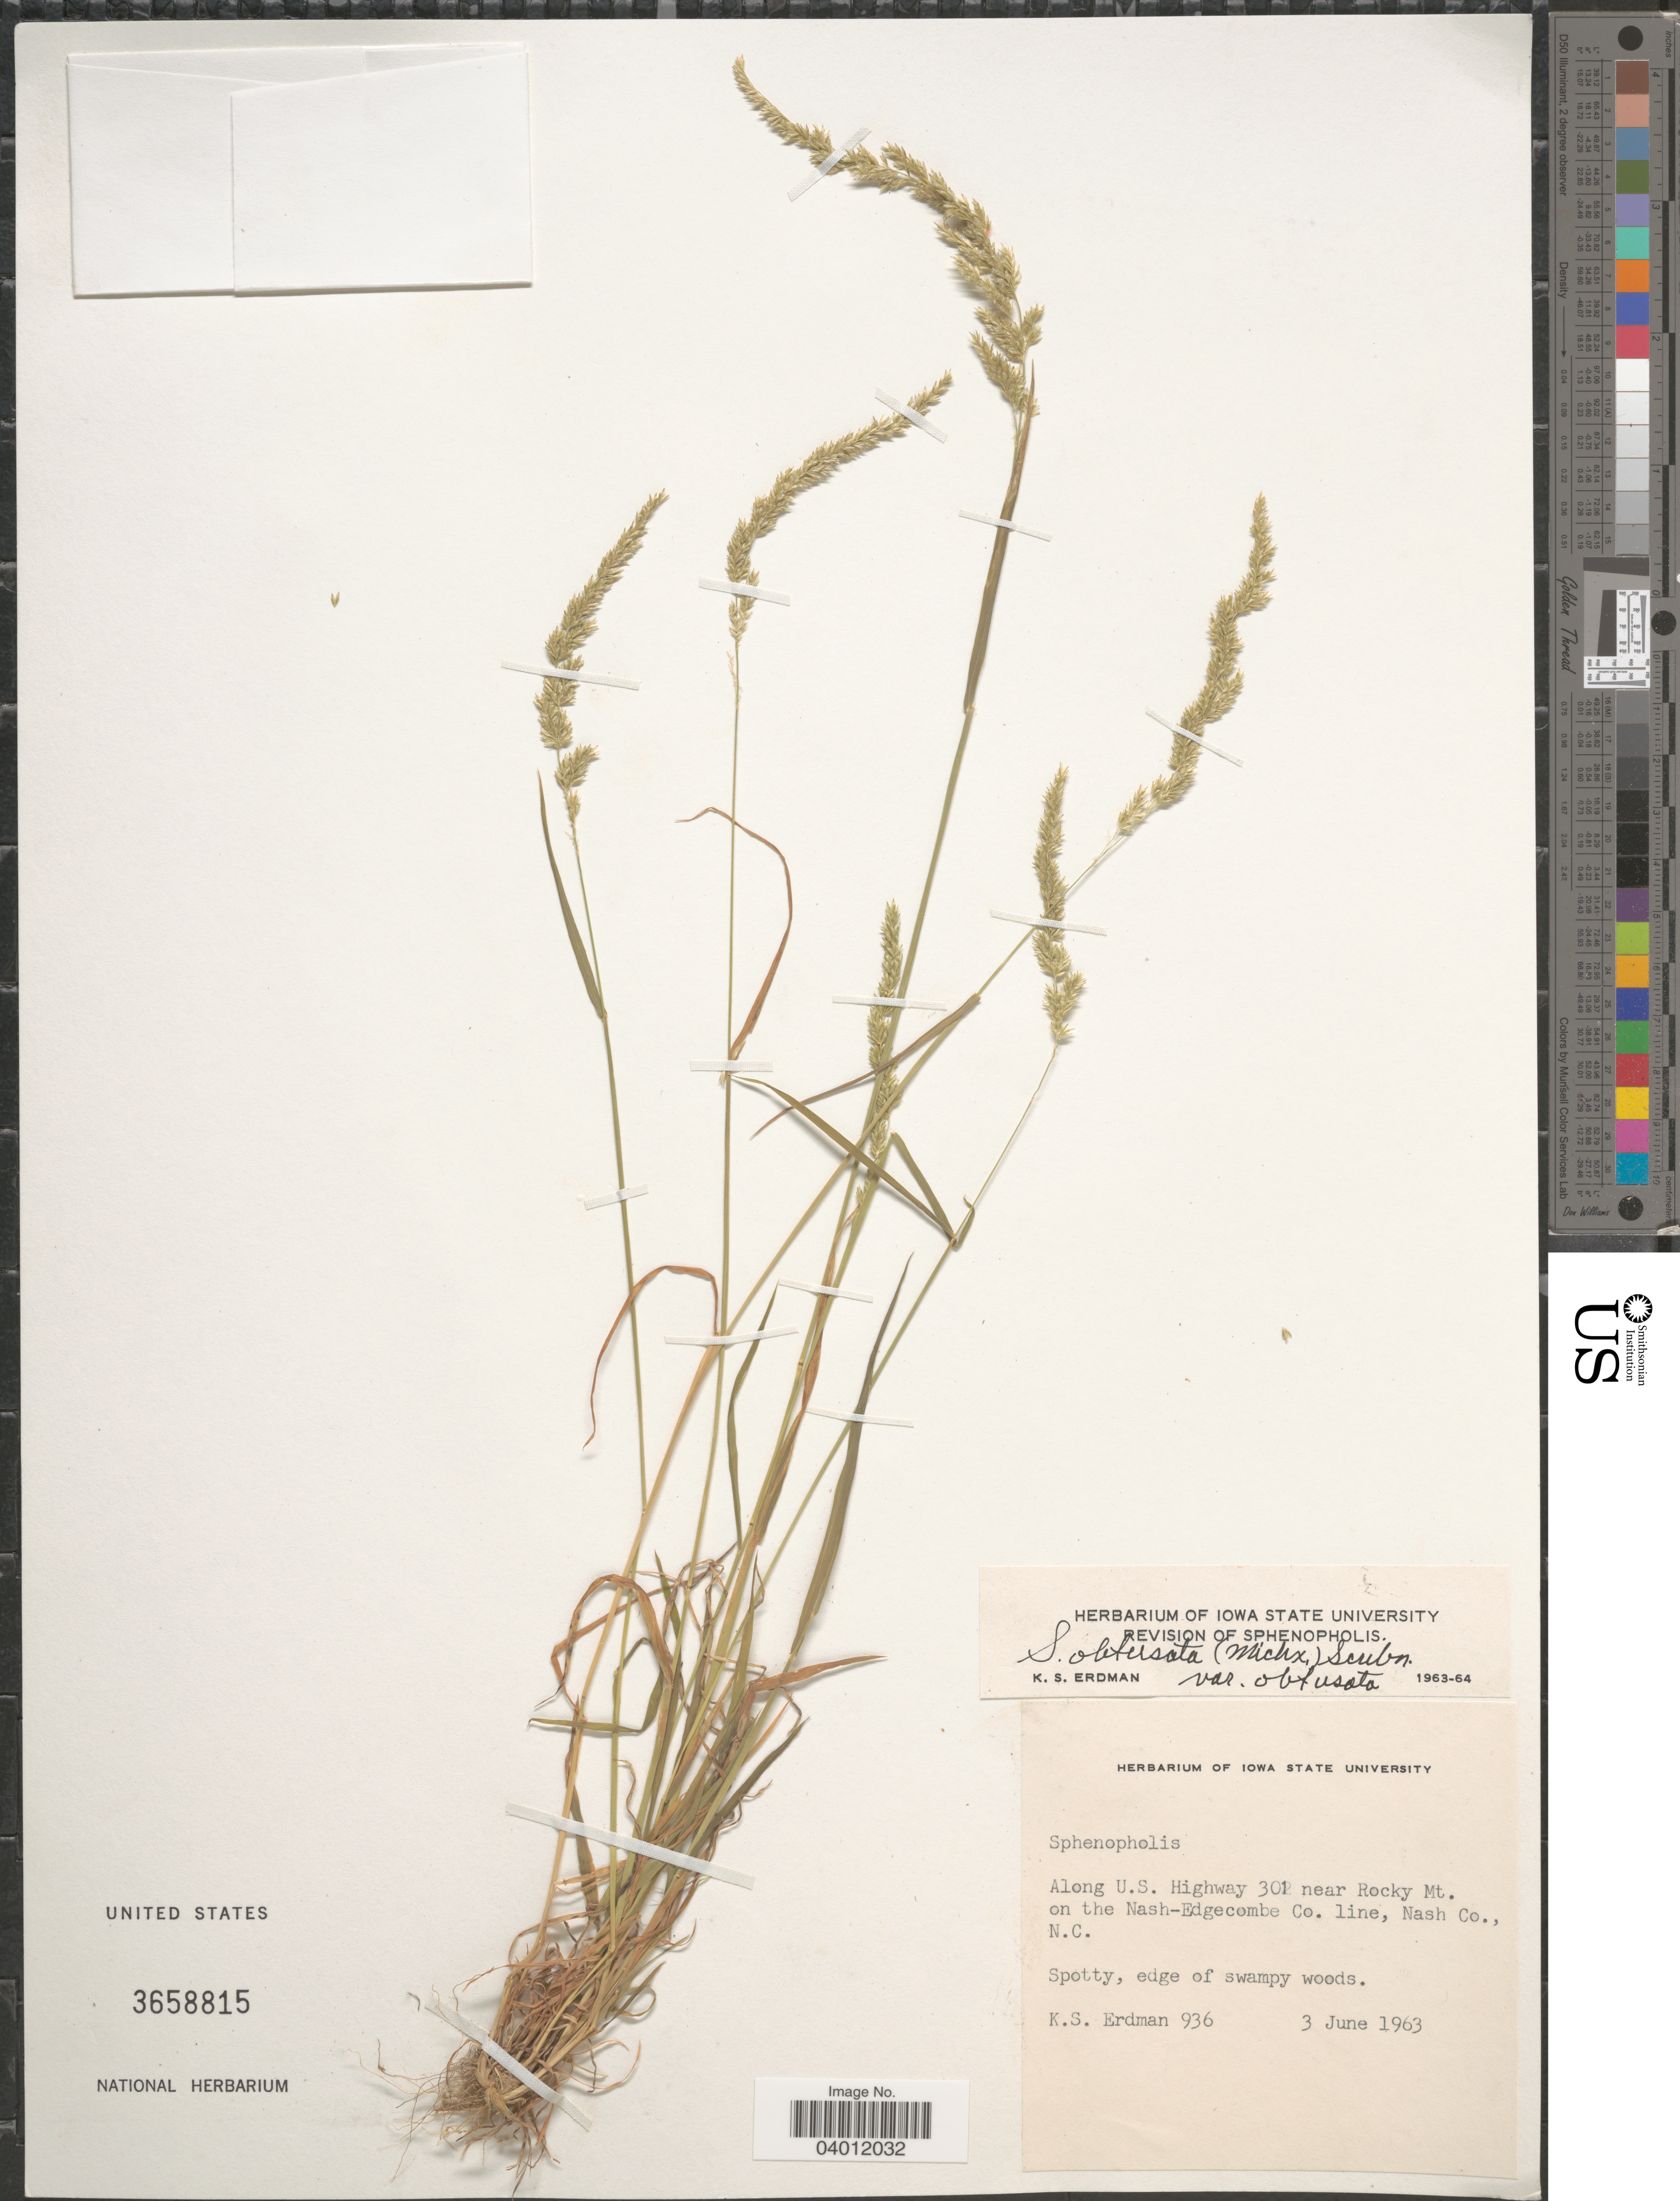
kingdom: Plantae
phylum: Tracheophyta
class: Liliopsida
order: Poales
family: Poaceae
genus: Sphenopholis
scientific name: Sphenopholis obtusata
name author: (Michx.) Scribn.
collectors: K. Erdman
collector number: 936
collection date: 1963-06-03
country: United States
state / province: North Carolina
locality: Along U.S. Highway 301 near Rocky Mt. on the Nash-Edgecombe Co. line, Nash Co.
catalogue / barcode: US 3658815